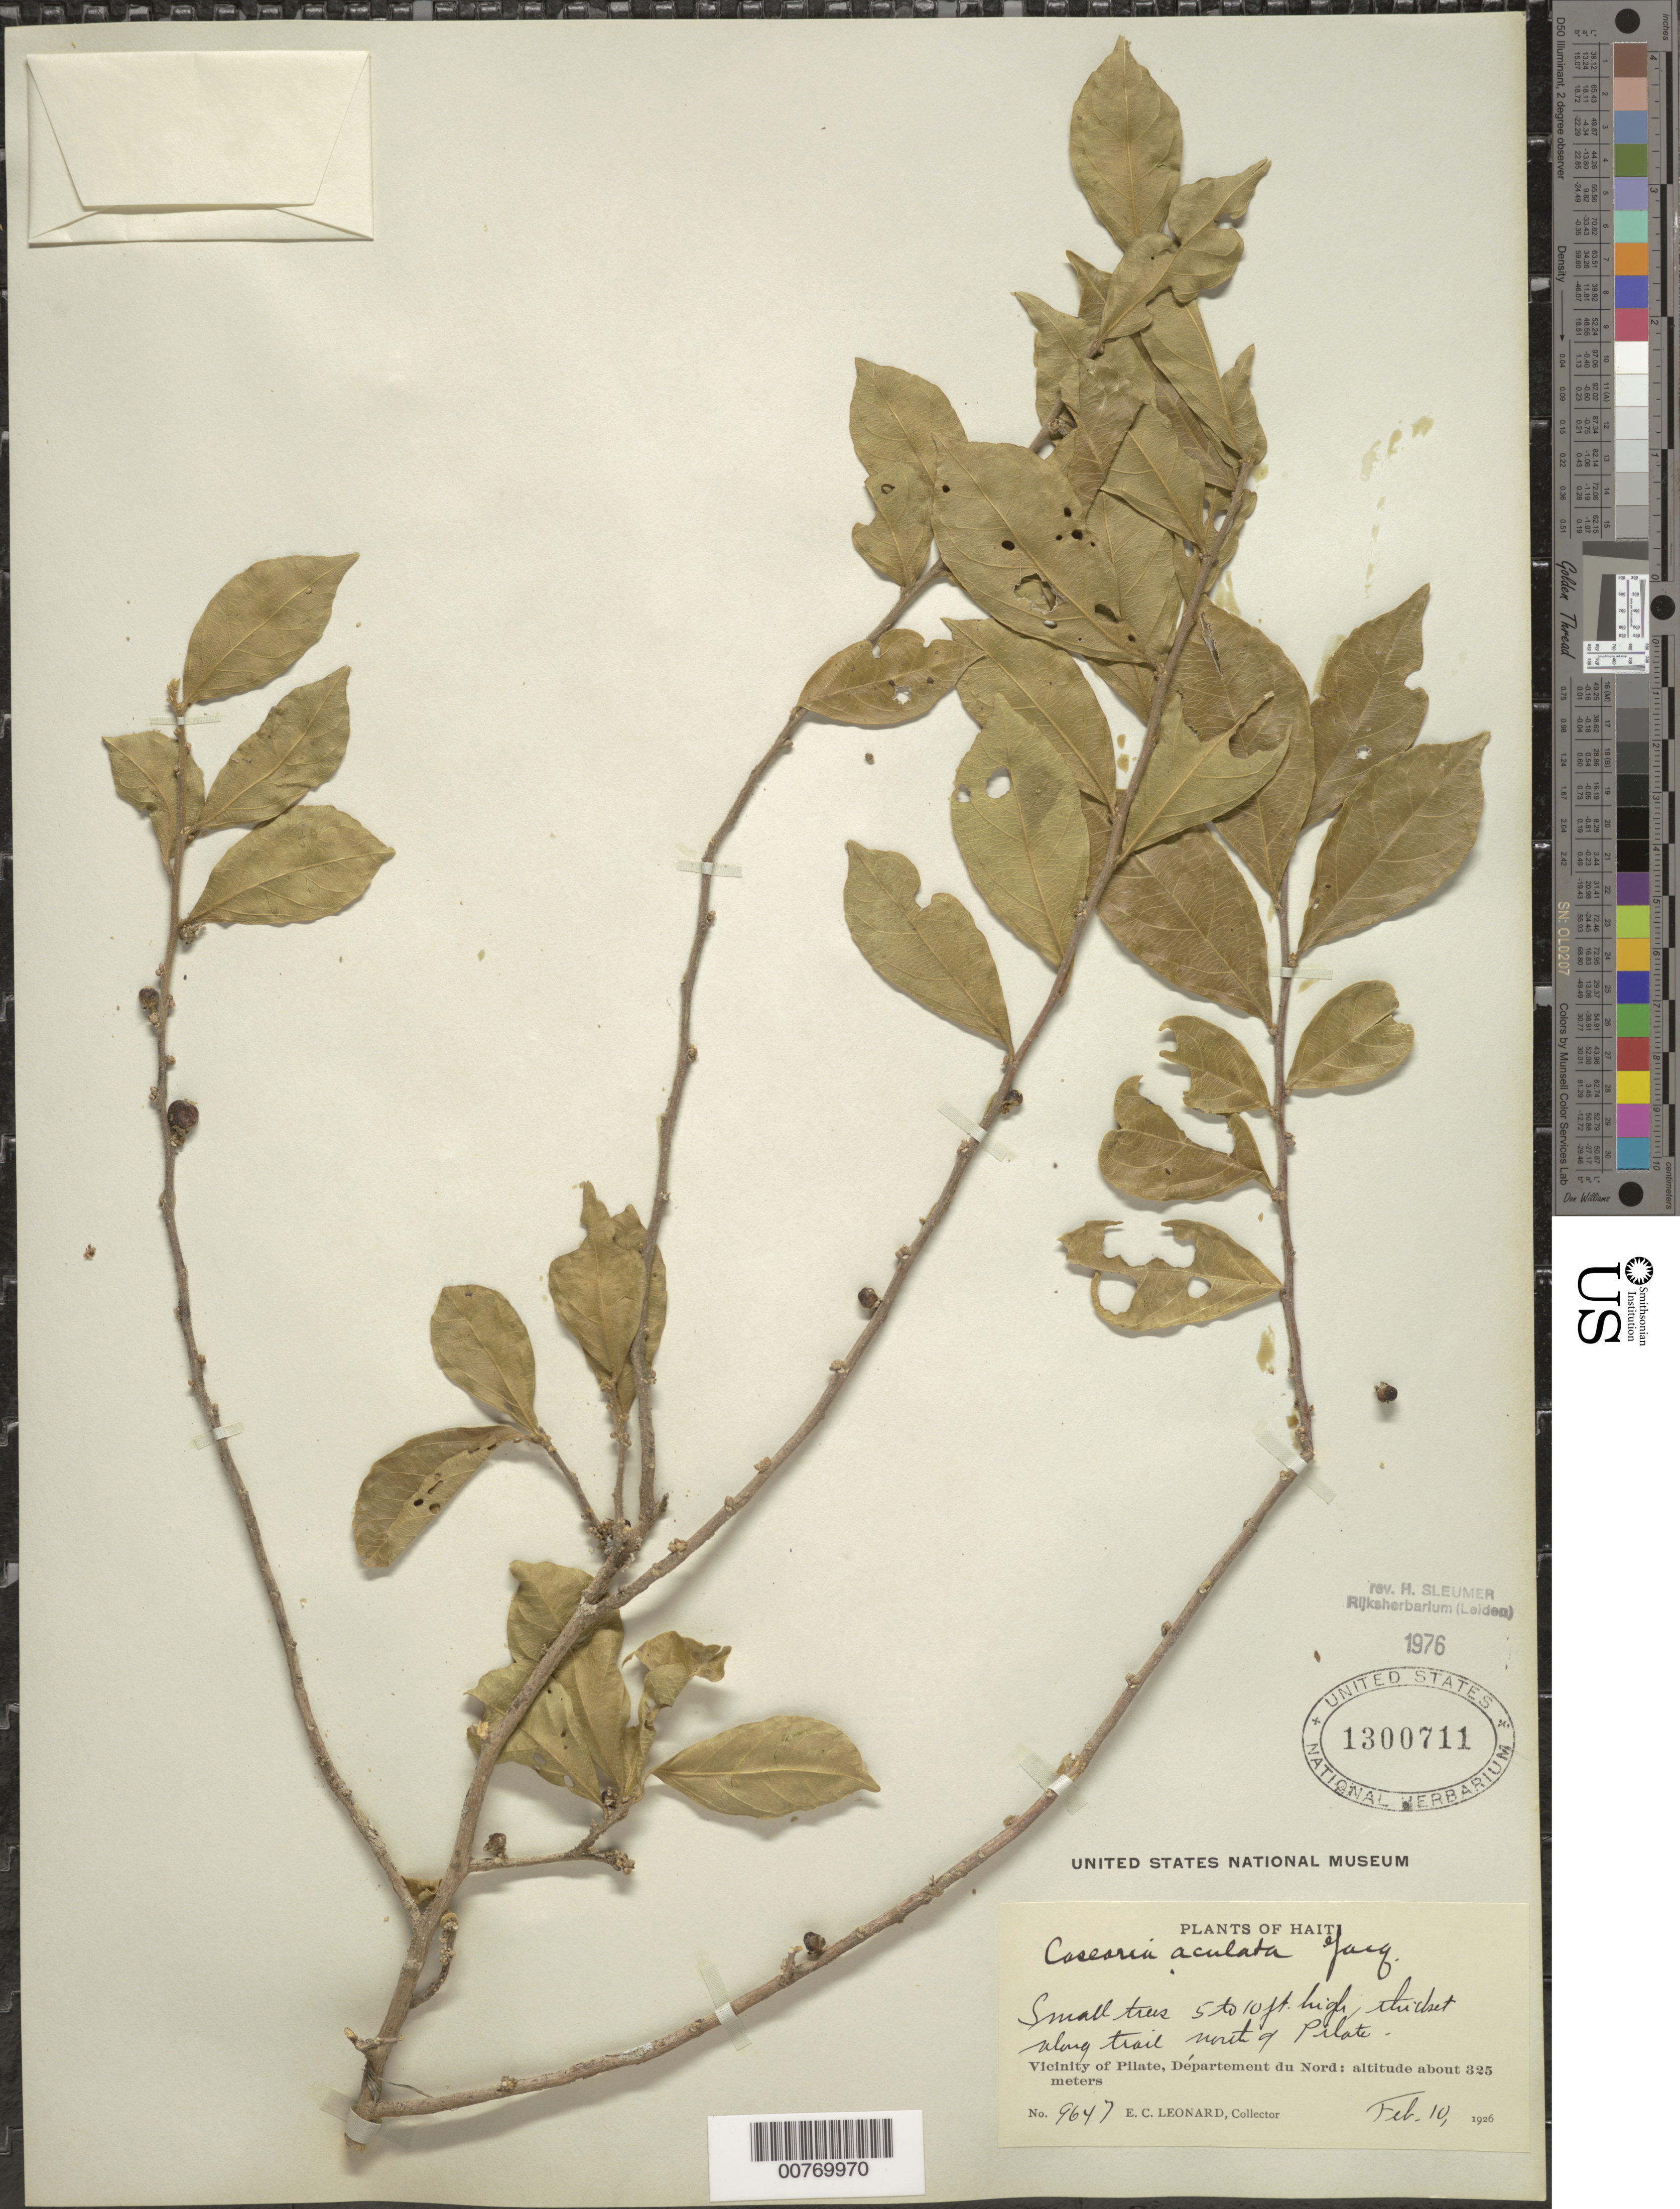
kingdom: Plantae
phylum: Tracheophyta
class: Magnoliopsida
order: Malpighiales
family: Salicaceae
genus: Casearia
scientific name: Casearia aculeata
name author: Jacq.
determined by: Sleumer, H. O.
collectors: E. C. Leonard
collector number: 9647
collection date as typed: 10 Feb 1926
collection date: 1926-02-10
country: Haiti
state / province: Nord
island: Hispaniola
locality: Vicinity of Pilate, Department of Nord; north of Pilate.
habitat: Thicket along trail.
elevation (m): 325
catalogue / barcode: US 1300711